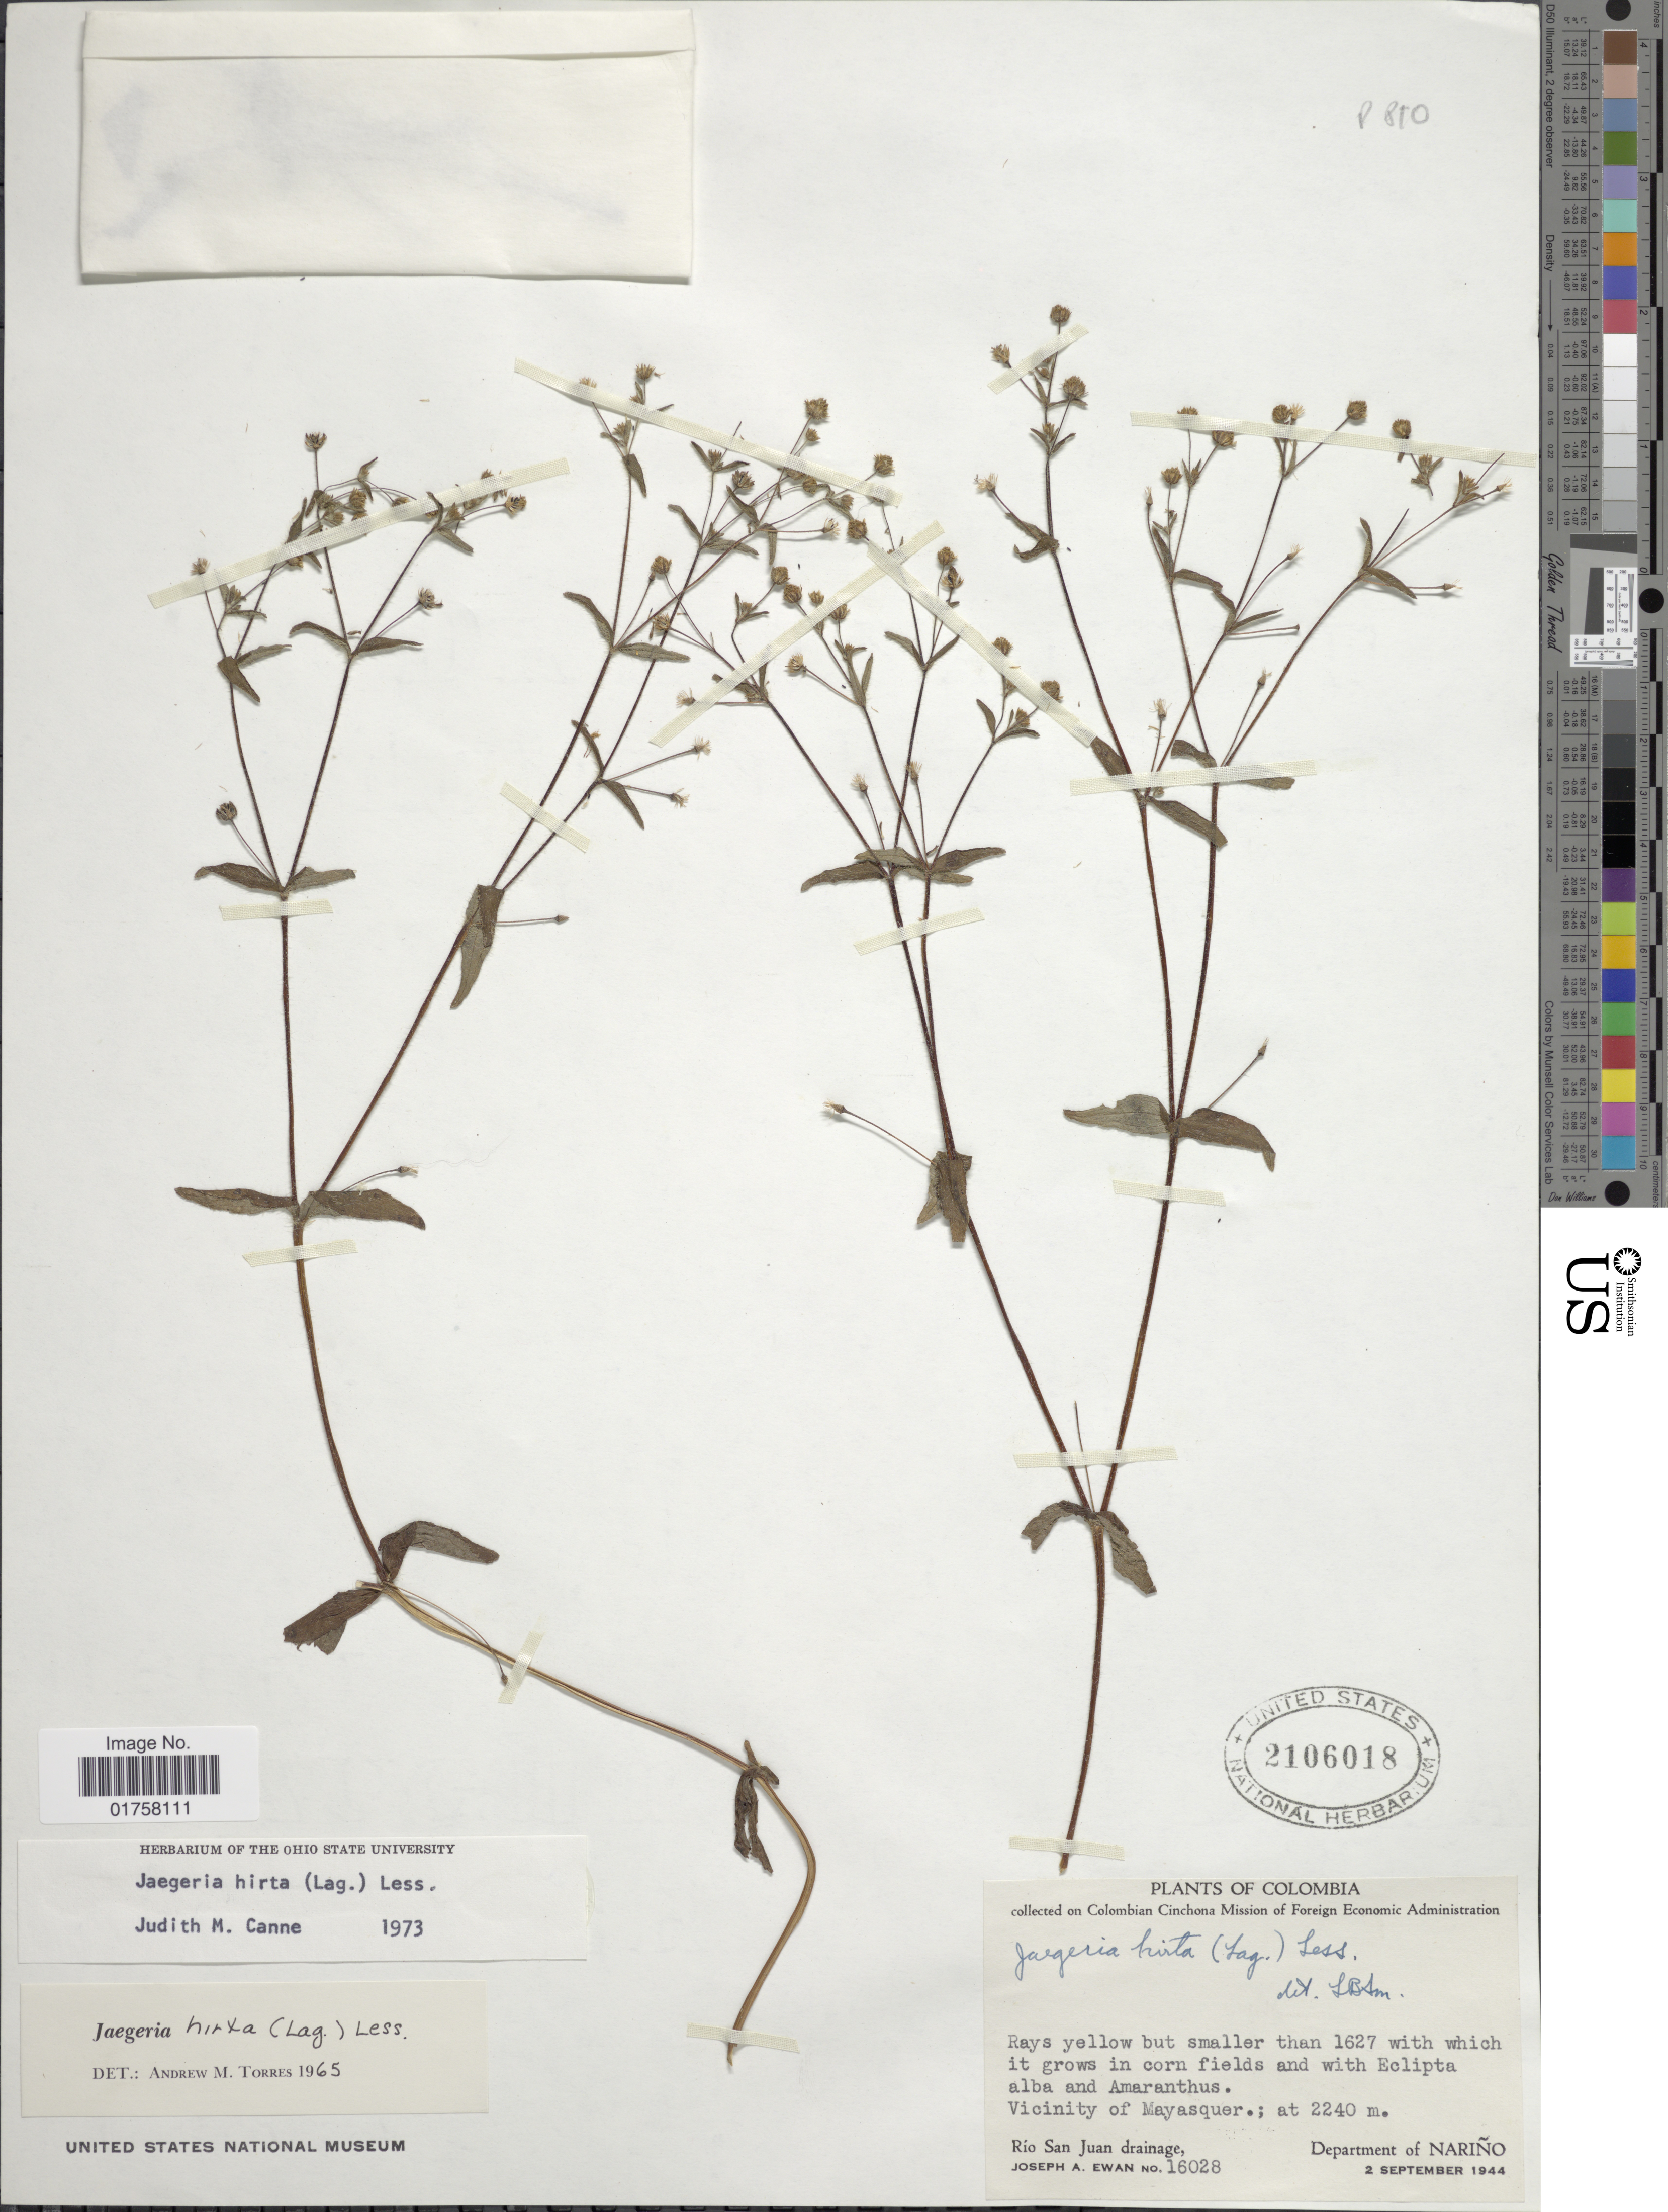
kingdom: Plantae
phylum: Tracheophyta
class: Magnoliopsida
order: Asterales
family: Asteraceae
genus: Jaegeria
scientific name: Jaegeria hirta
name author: (Lag.) Less.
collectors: J. A. Ewan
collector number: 16028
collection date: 1944-09-02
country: Colombia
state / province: Nariño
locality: Vicinity of Mayasquer, Río San Juan drainage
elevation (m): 2240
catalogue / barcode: US 2106018